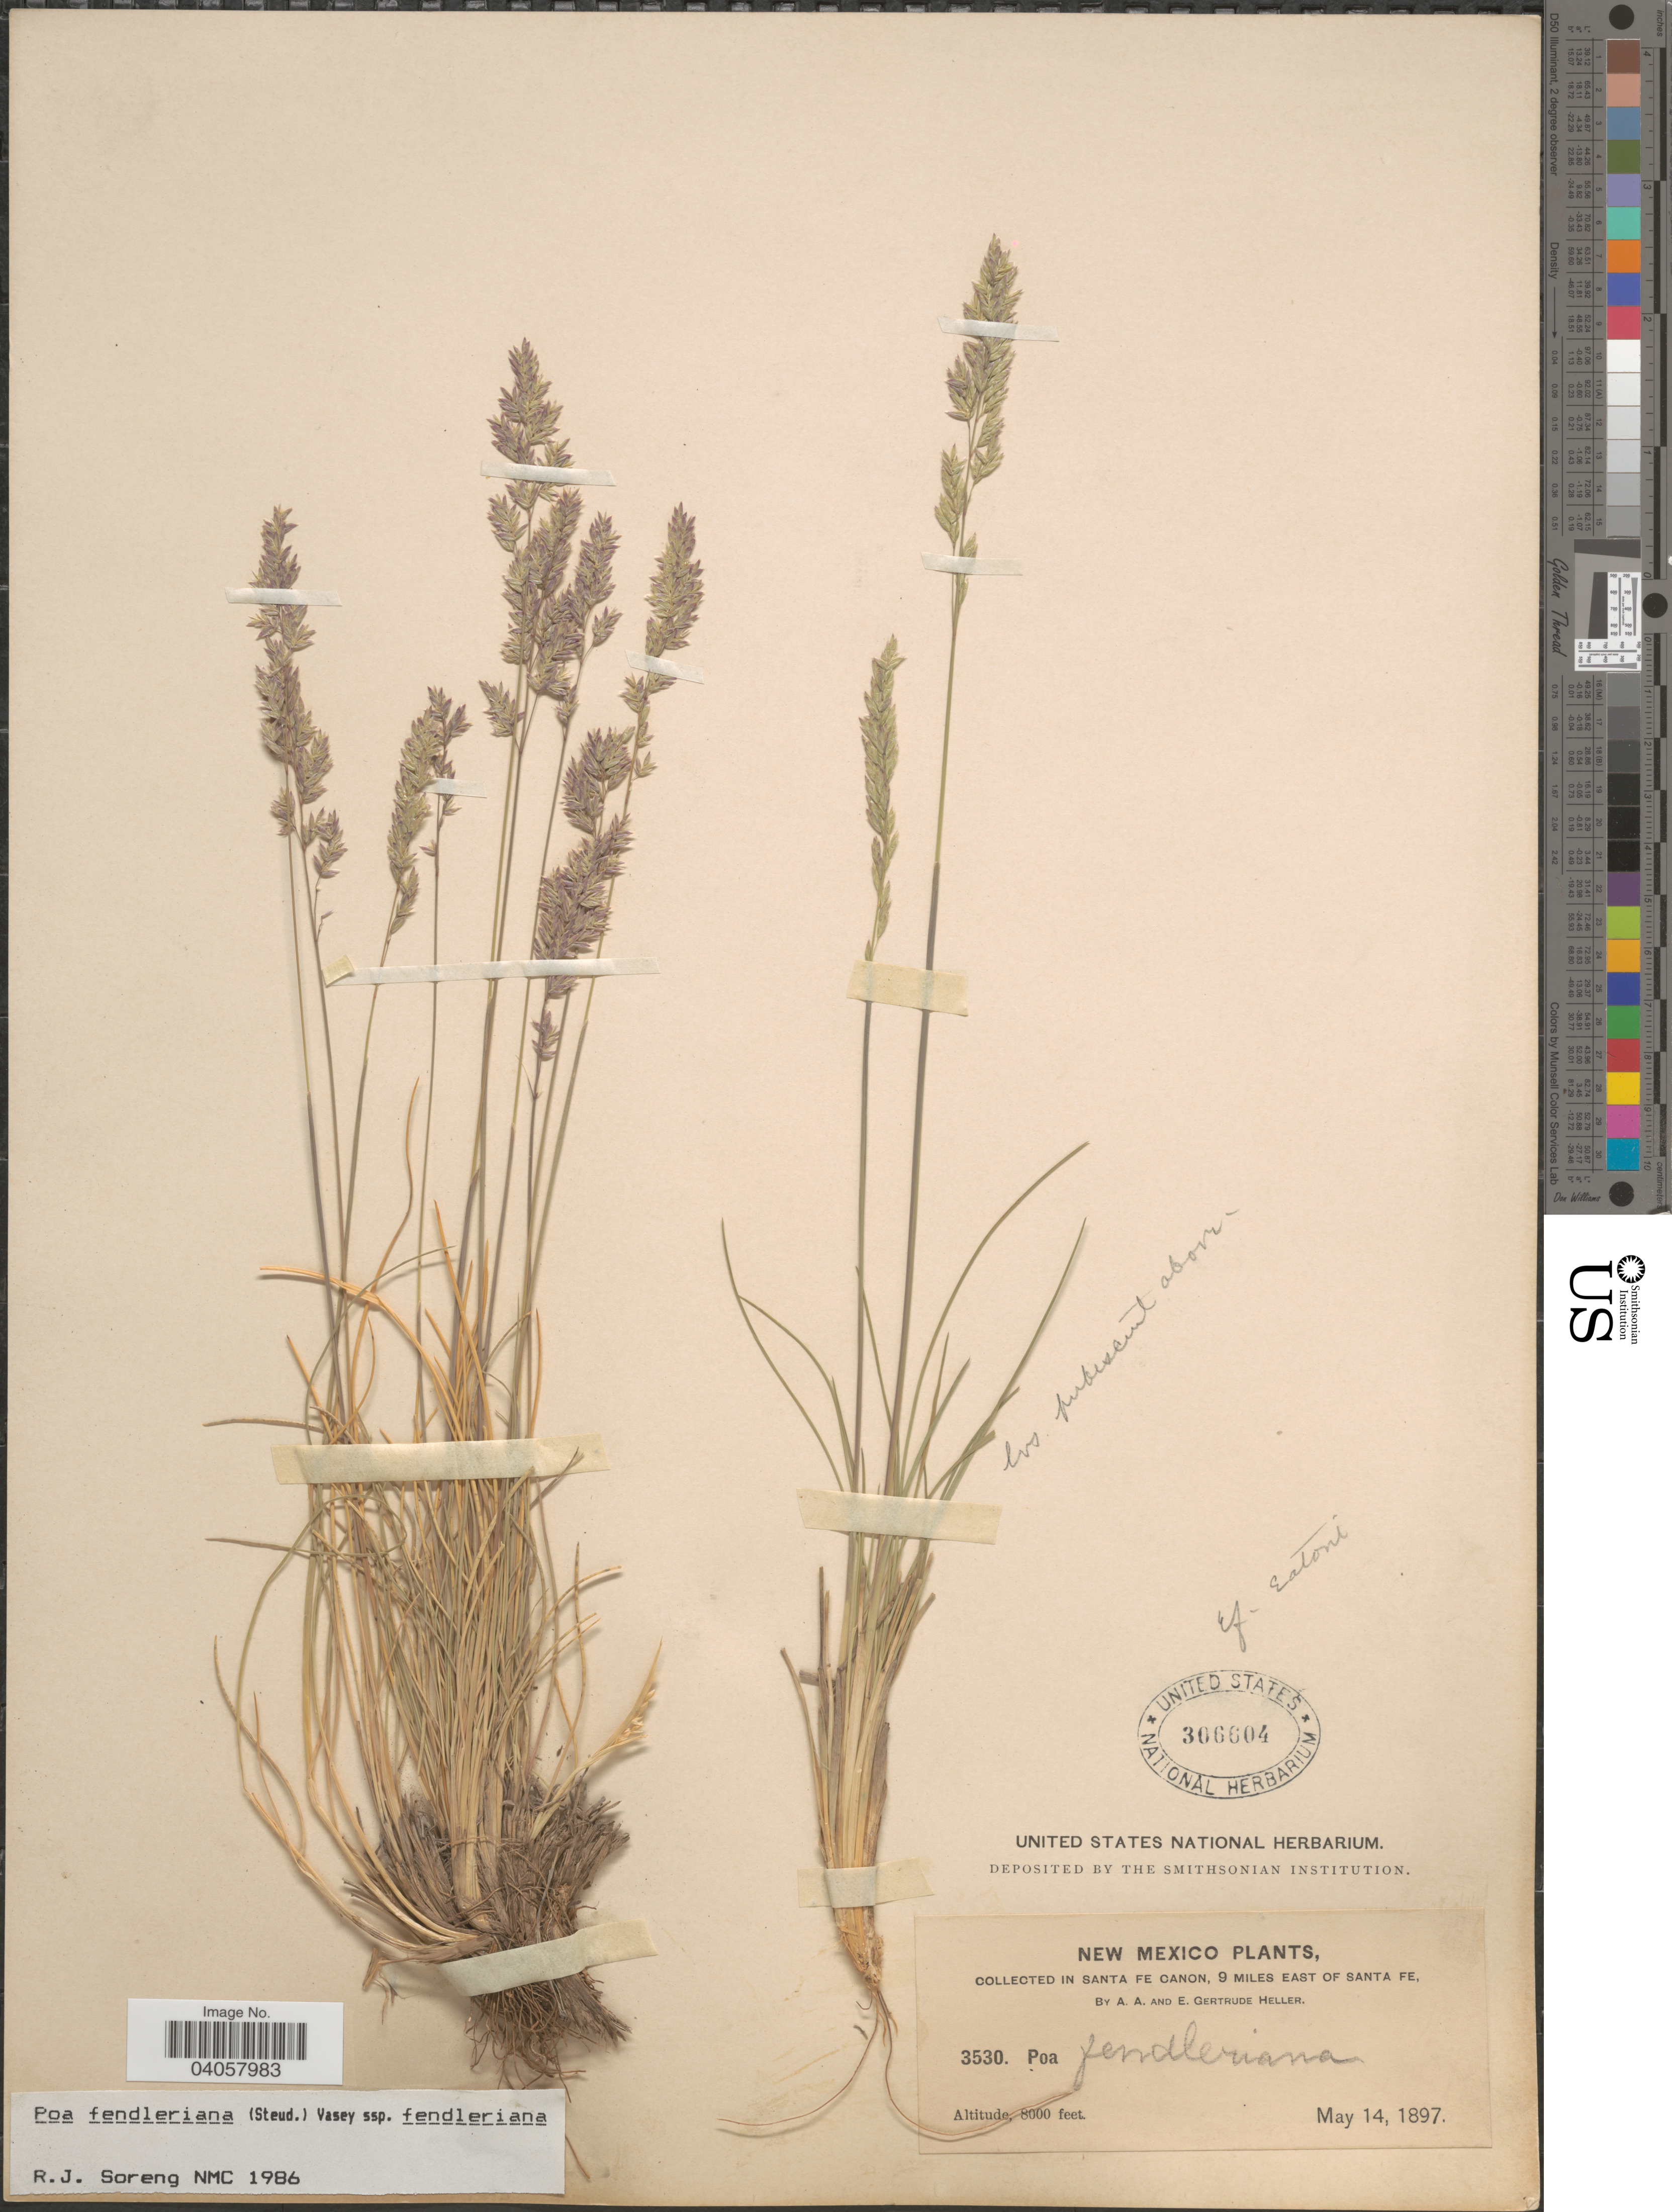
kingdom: Plantae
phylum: Tracheophyta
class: Liliopsida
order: Poales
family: Poaceae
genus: Poa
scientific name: Poa fendleriana subsp. longiligula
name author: (Scribn. & T.A. Williams) Soreng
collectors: A. A. Heller & E. G. Heller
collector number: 3530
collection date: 1897-05-14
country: United States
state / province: New Mexico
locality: In Santa Fe Canon, 9 miles East of Santa Fe.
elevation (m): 2438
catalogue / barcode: US 306604